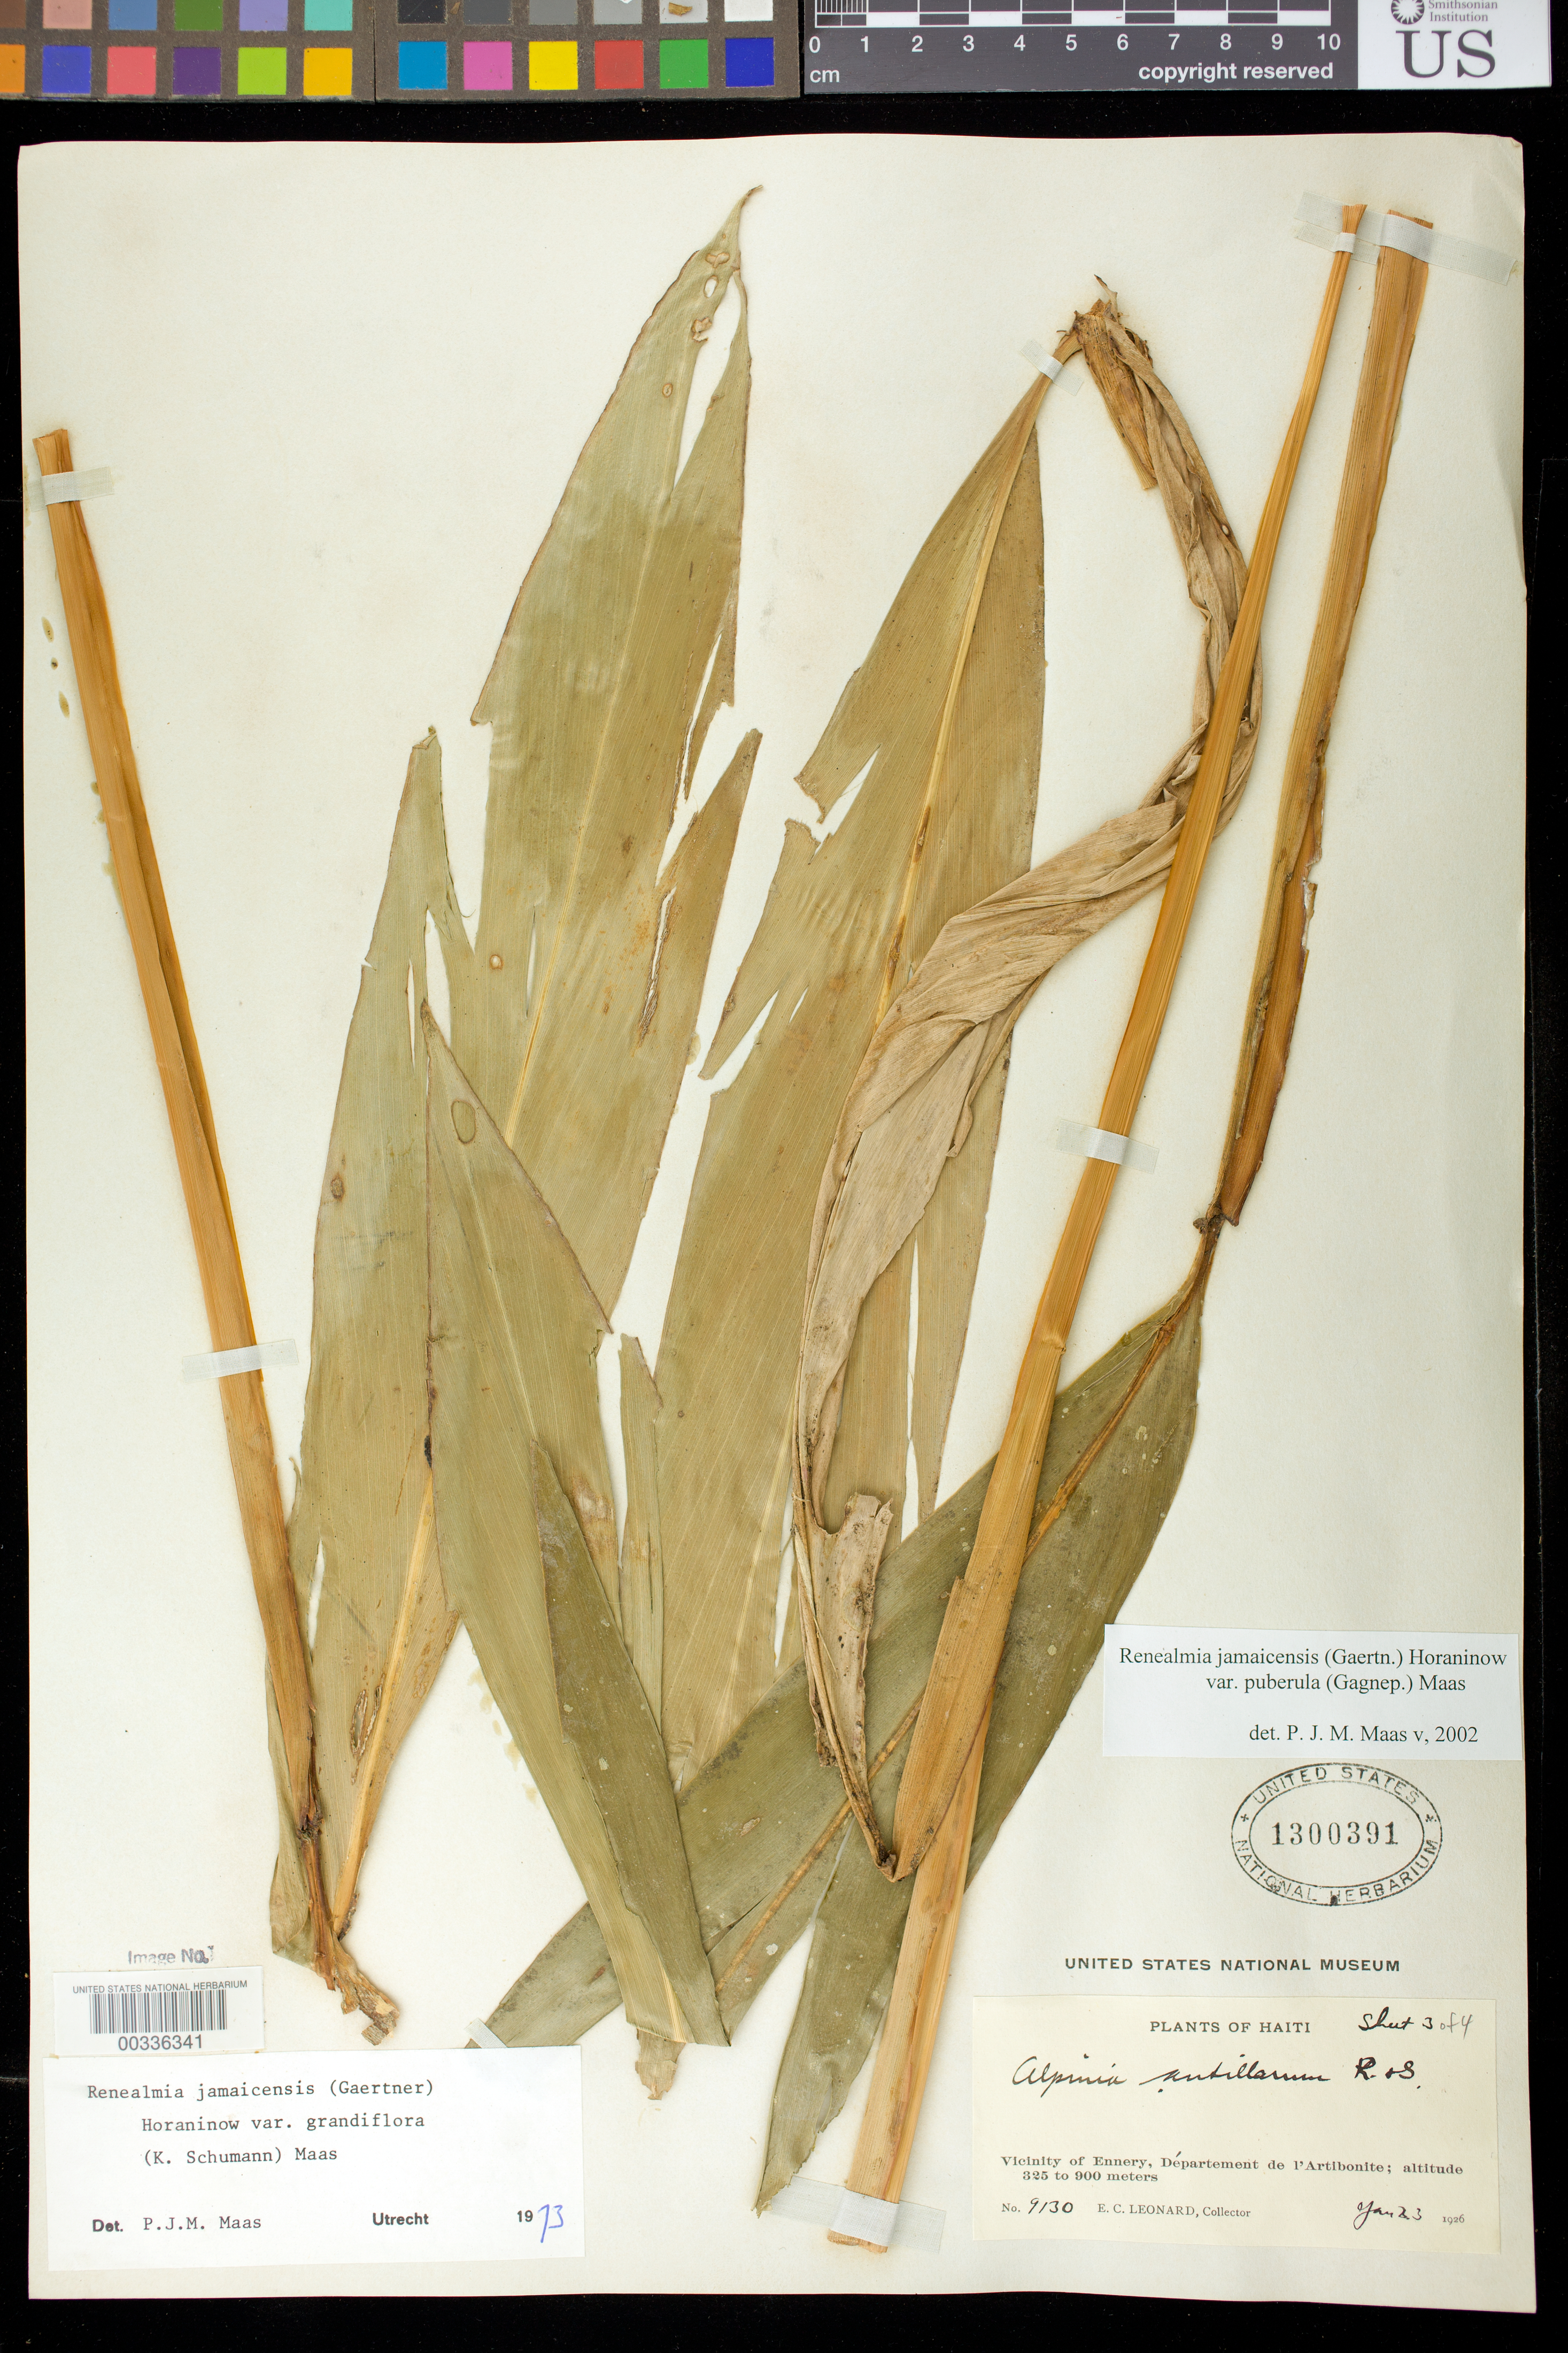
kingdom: Plantae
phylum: Tracheophyta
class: Liliopsida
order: Zingiberales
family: Zingiberaceae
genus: Renealmia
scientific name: Renealmia jamaicensis var. puberula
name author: (Gagnep.) Maas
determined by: Maas, Paul J. M.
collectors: E. C. Leonard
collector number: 9130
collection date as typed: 23 Jan 1926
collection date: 1926-01-23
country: Haiti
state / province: Artibonite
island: Hispaniola Island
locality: Puilboreau pass, vicinity of ennery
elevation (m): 325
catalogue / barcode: US 1300391